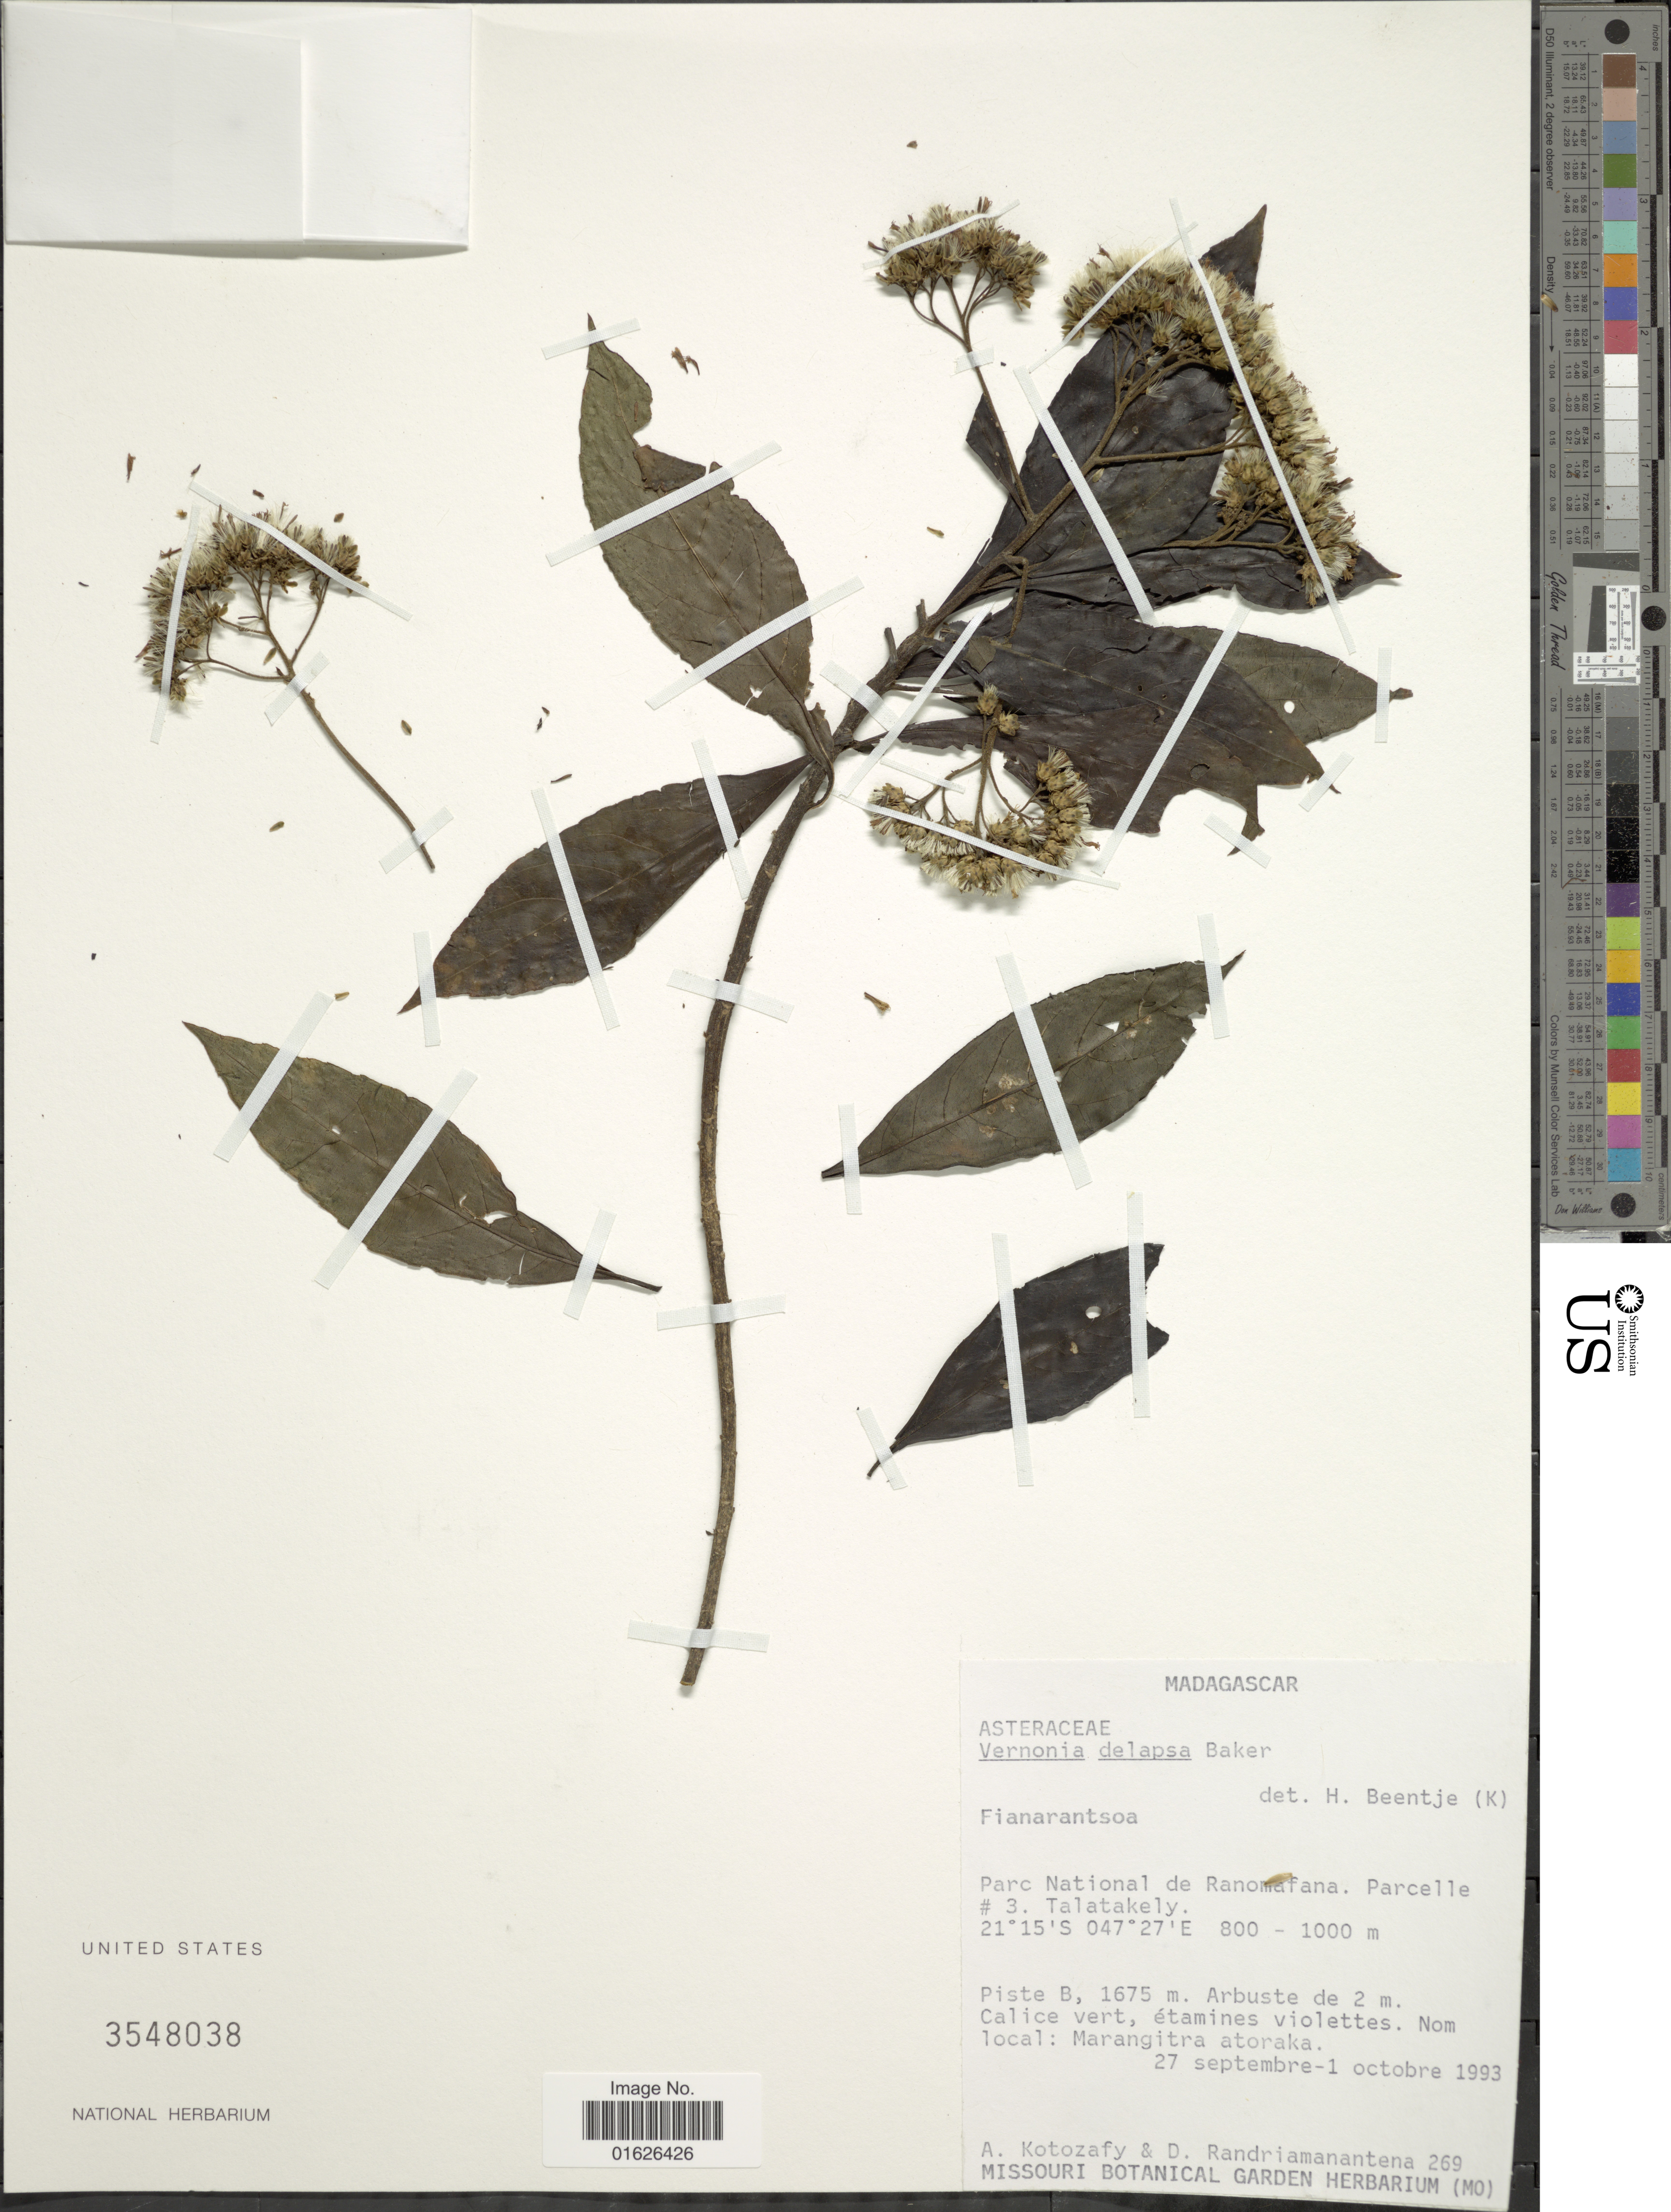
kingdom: Plantae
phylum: Tracheophyta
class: Magnoliopsida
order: Asterales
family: Asteraceae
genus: Gymnanthemum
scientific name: Gymnanthemum delapsum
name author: (Baker) H. Rob.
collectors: A. Kotozafy & D. Randriamanantena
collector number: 269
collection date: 1993-09-27/1993-10-01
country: Madagascar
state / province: Vatovavy Fitovinany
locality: Parc National de Ranomafana, Parcelle # 3, Talatakely.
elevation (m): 800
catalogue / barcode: US 3548038